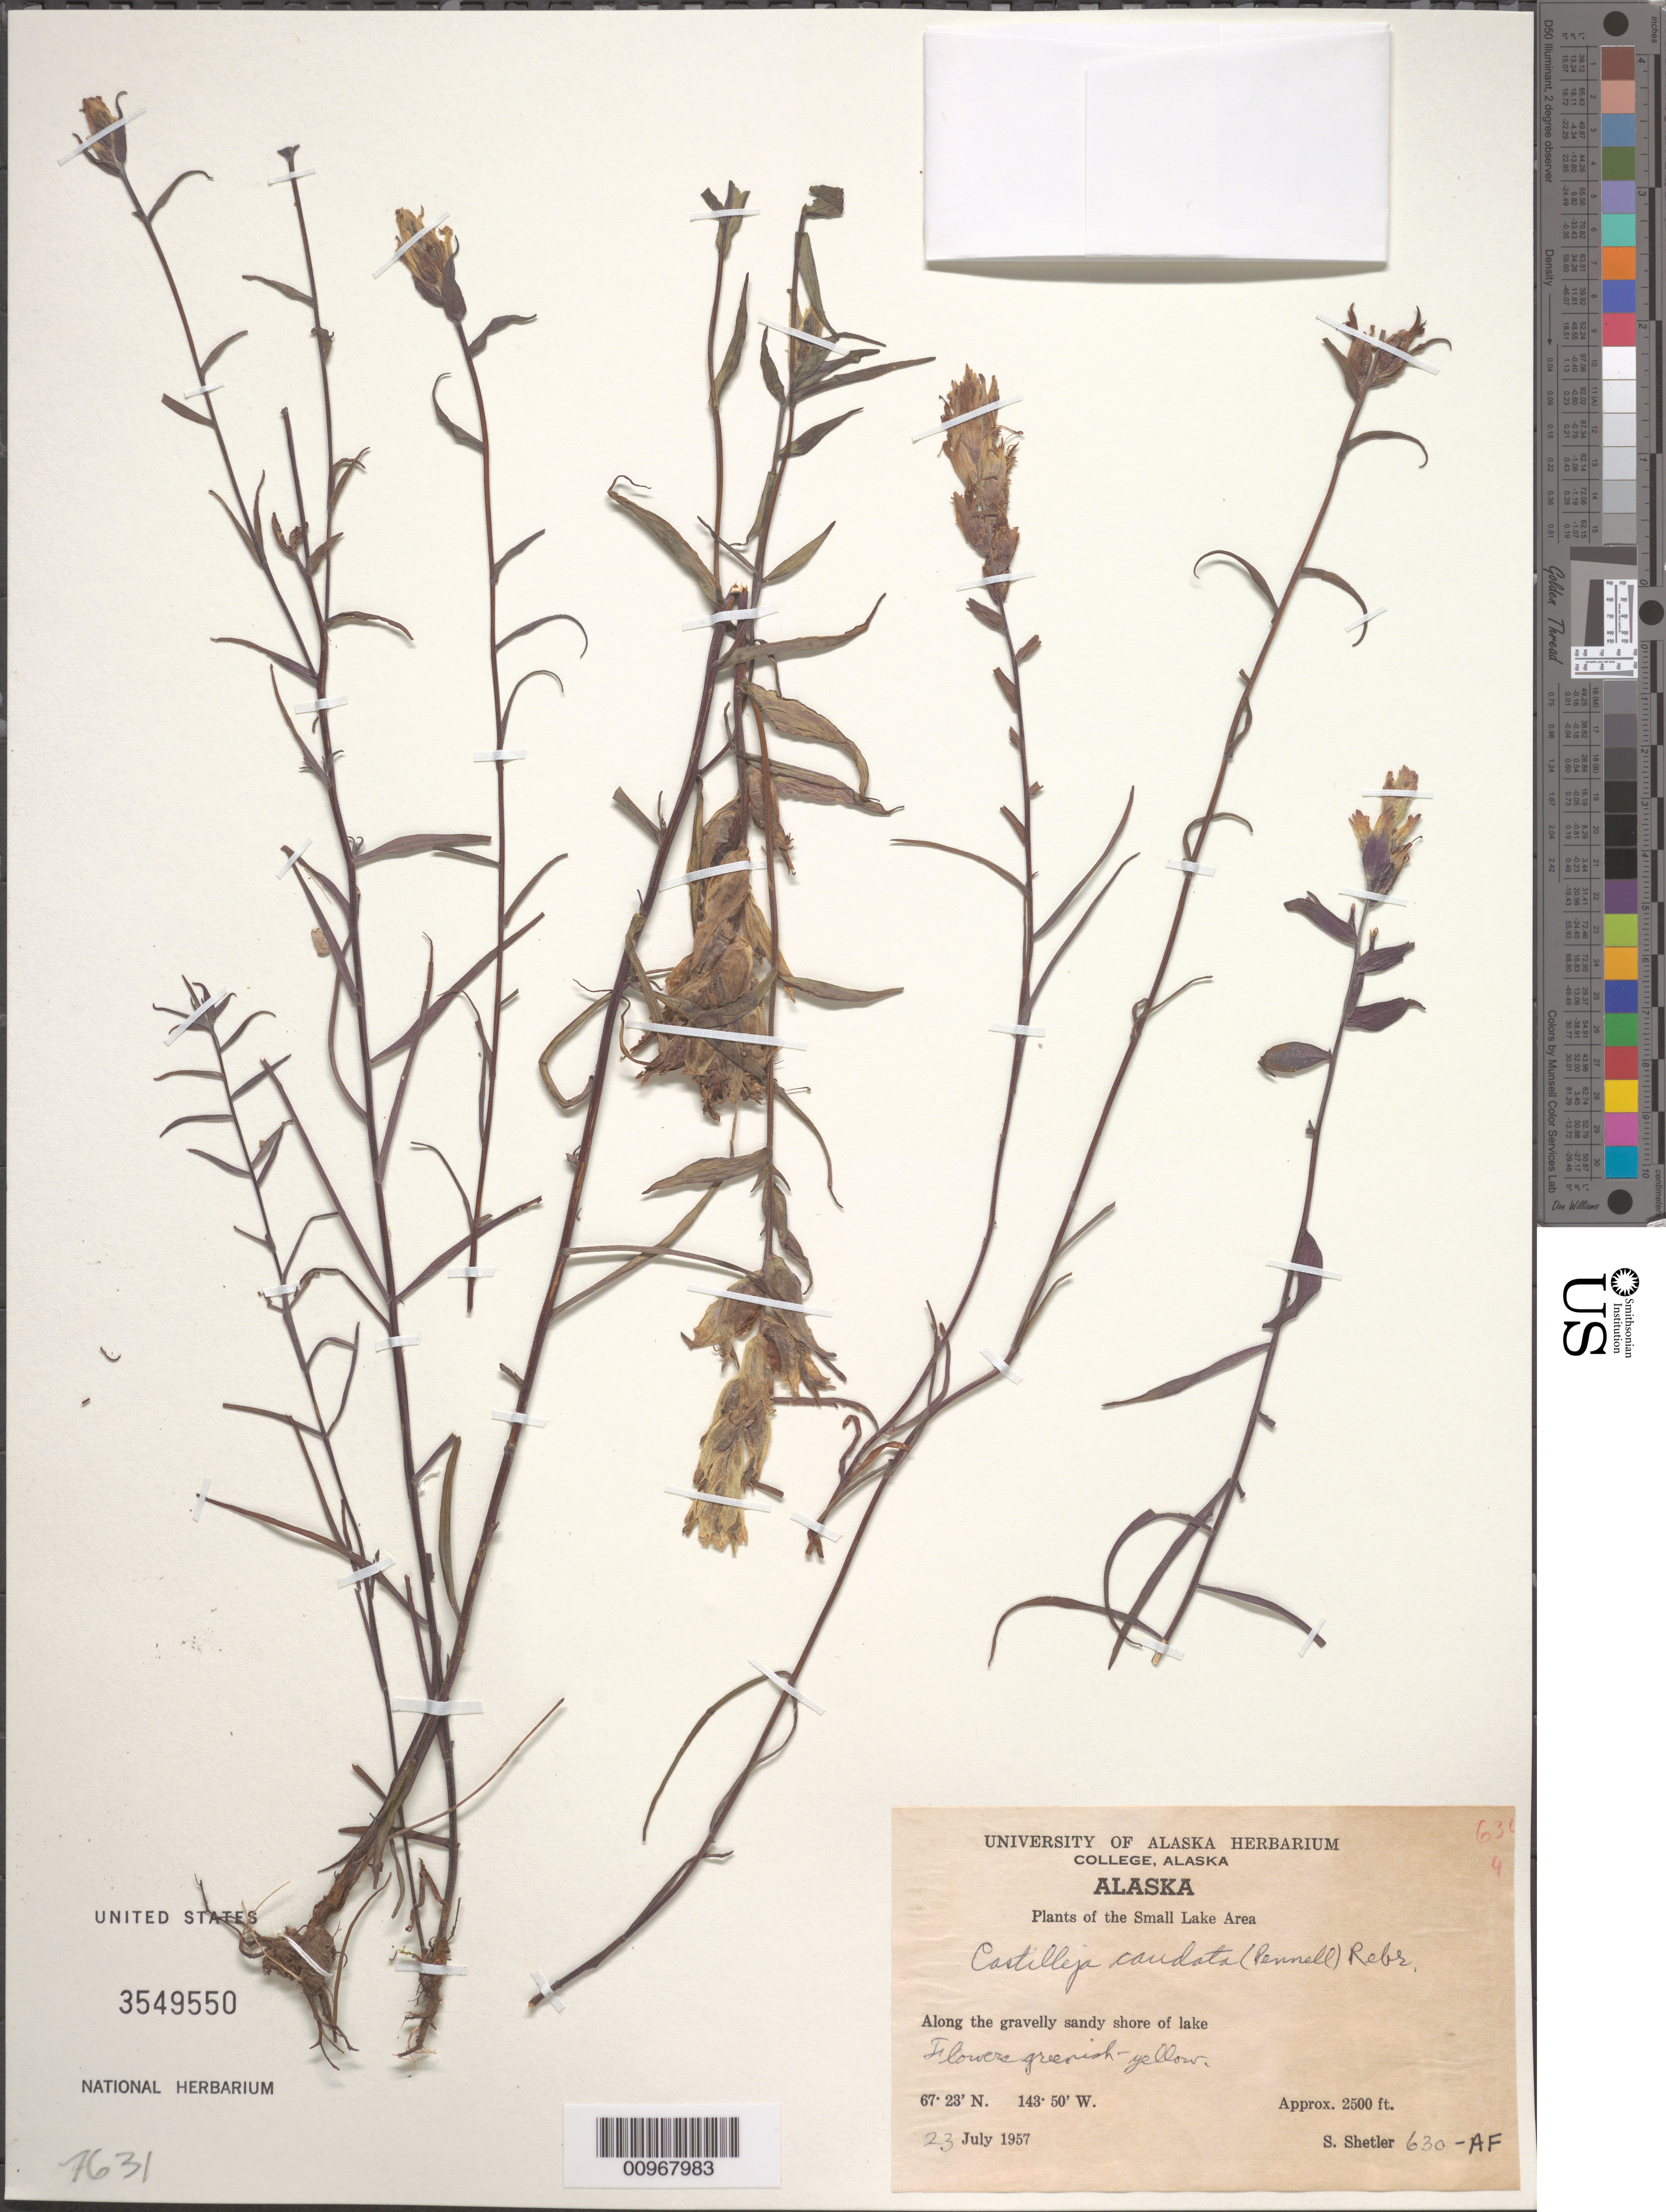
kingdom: Plantae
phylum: Tracheophyta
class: Magnoliopsida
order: Lamiales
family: Orobanchaceae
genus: Castilleja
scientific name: Castilleja caudata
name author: (Pennell) Rebrist.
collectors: S. Shetler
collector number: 630-AF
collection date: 1957-07-23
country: United States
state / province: Alaska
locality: Small Lake Area. Along the gravelly sandy shore of lake.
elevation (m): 762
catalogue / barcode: US 3549550